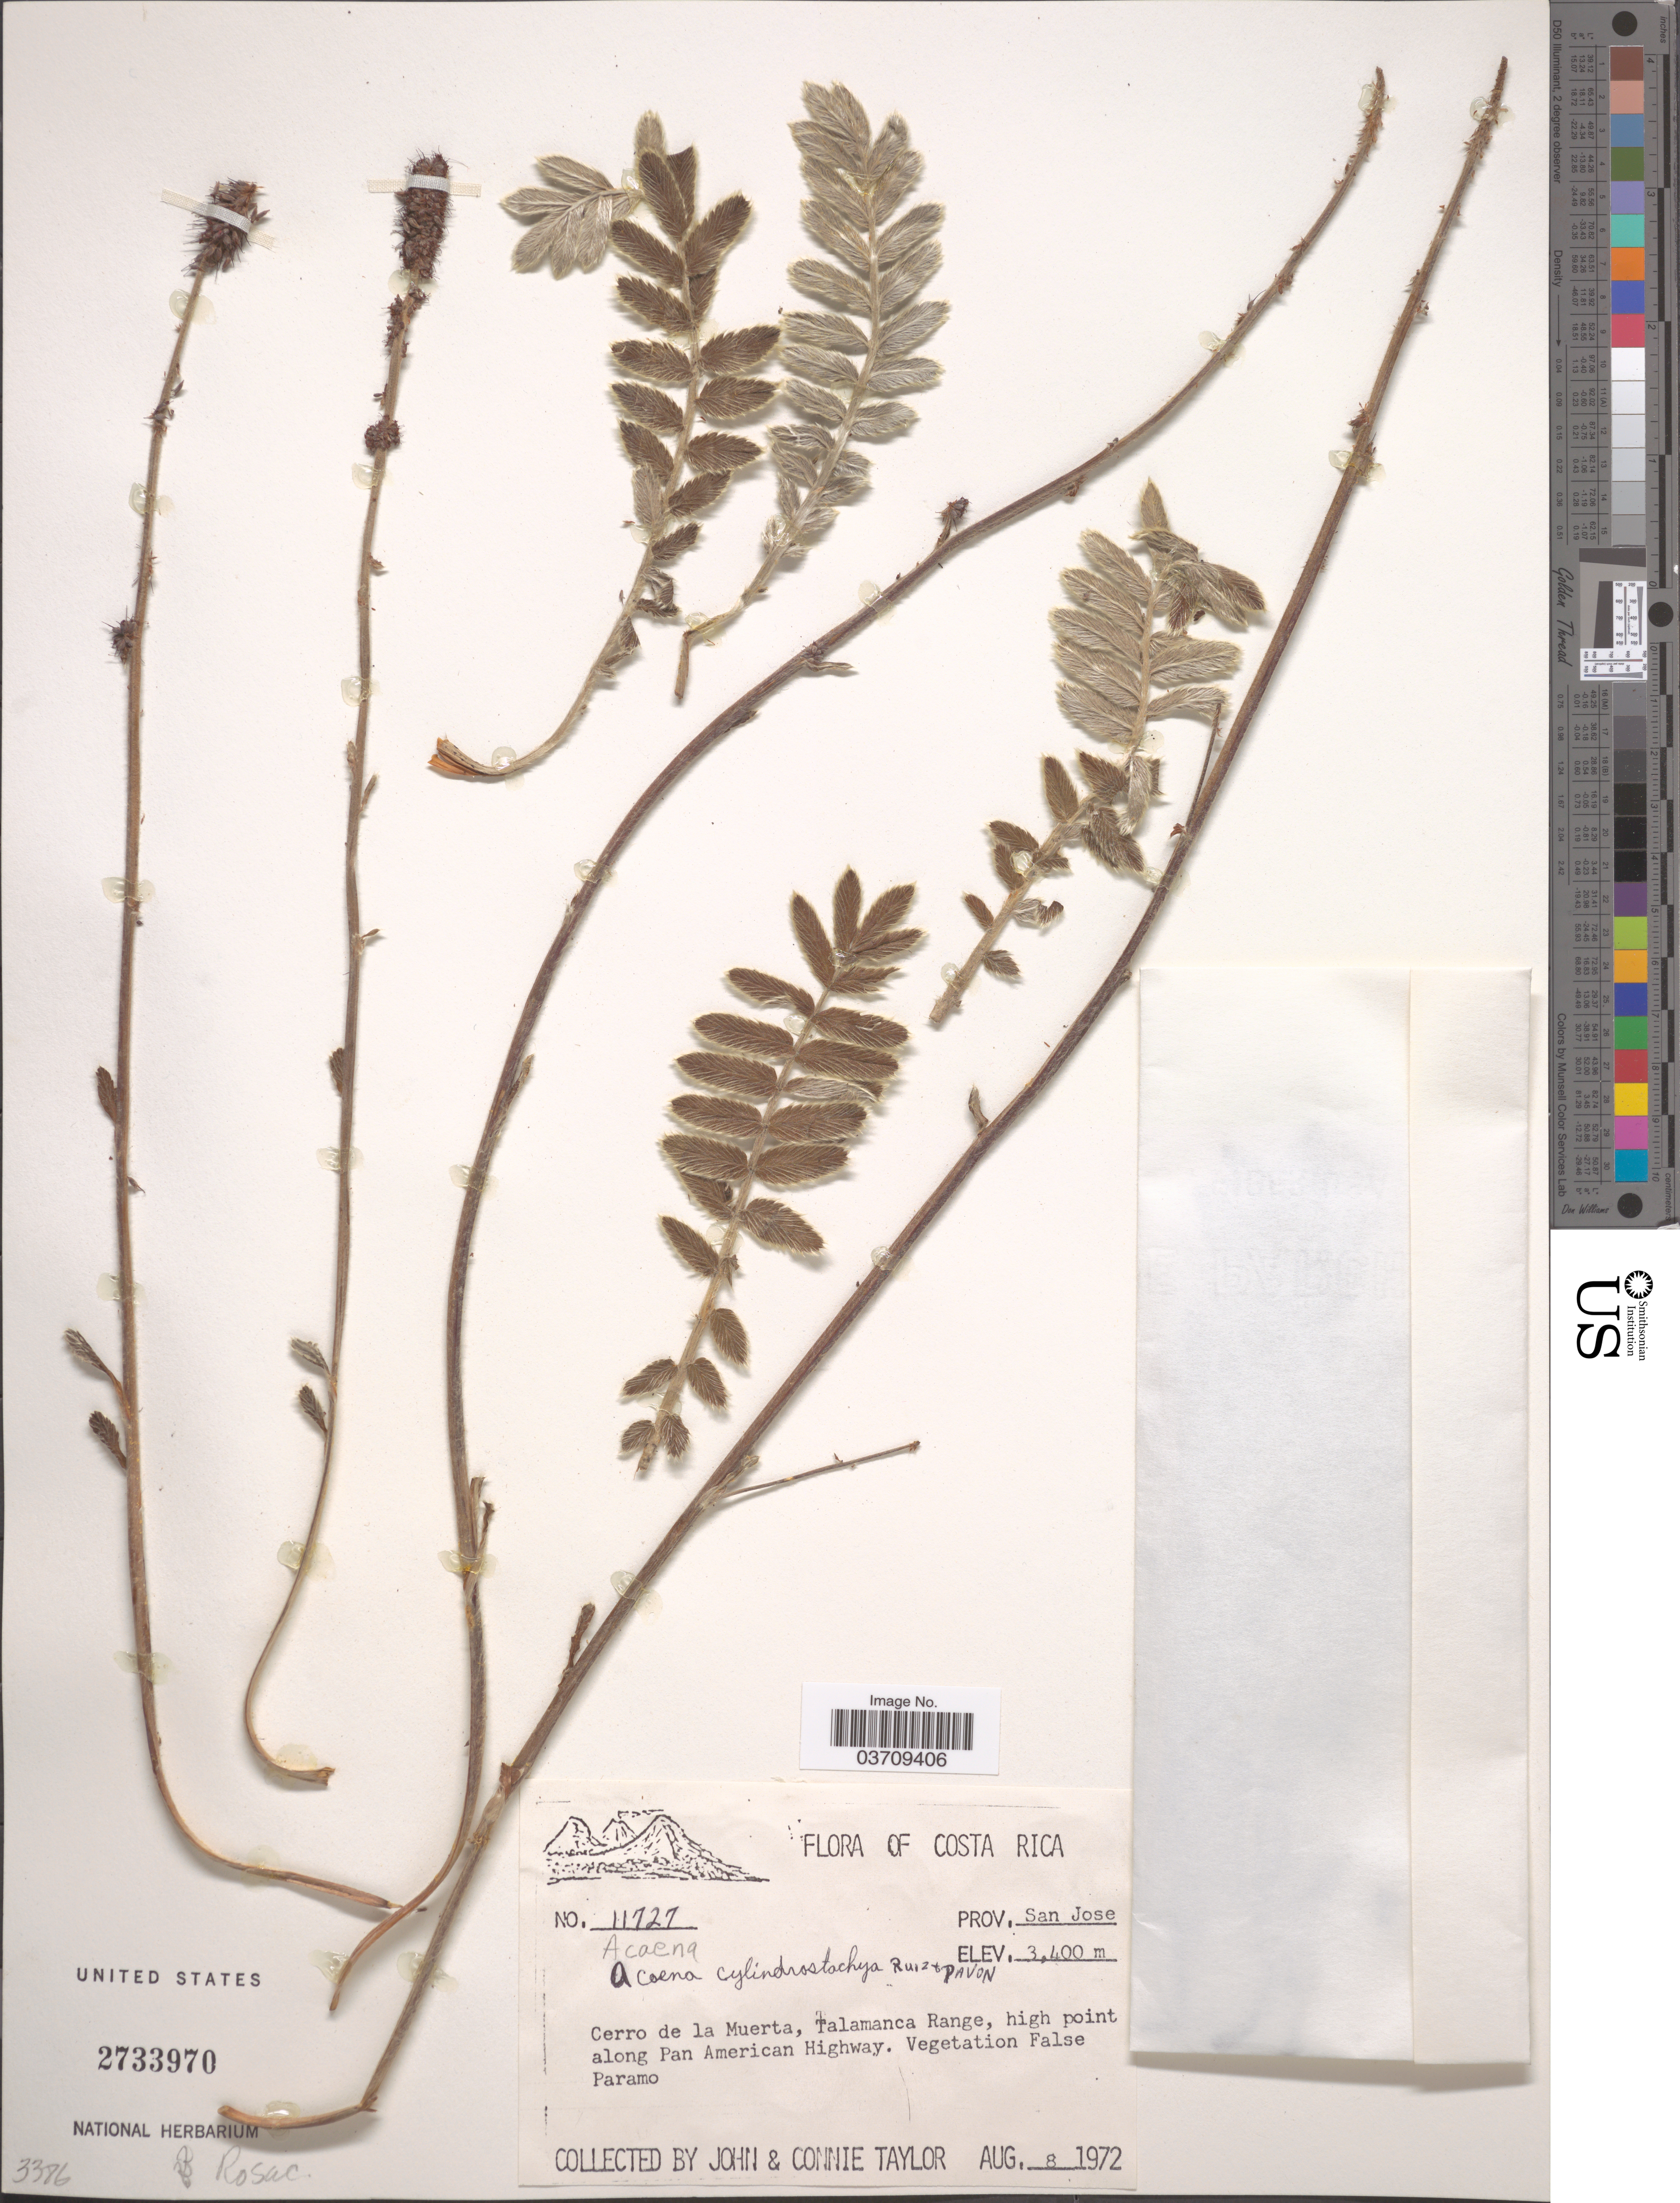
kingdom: Plantae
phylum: Tracheophyta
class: Magnoliopsida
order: Rosales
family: Rosaceae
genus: Acaena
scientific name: Acaena cylindristachya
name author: Ruiz & Pav.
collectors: J. Taylor & C. Taylor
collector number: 11727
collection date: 1972-08-08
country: Costa Rica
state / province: San José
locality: Cerro de la Muerta, Talamanca Range, high point along Pan American Highway.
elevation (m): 3400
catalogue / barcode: US 2733970